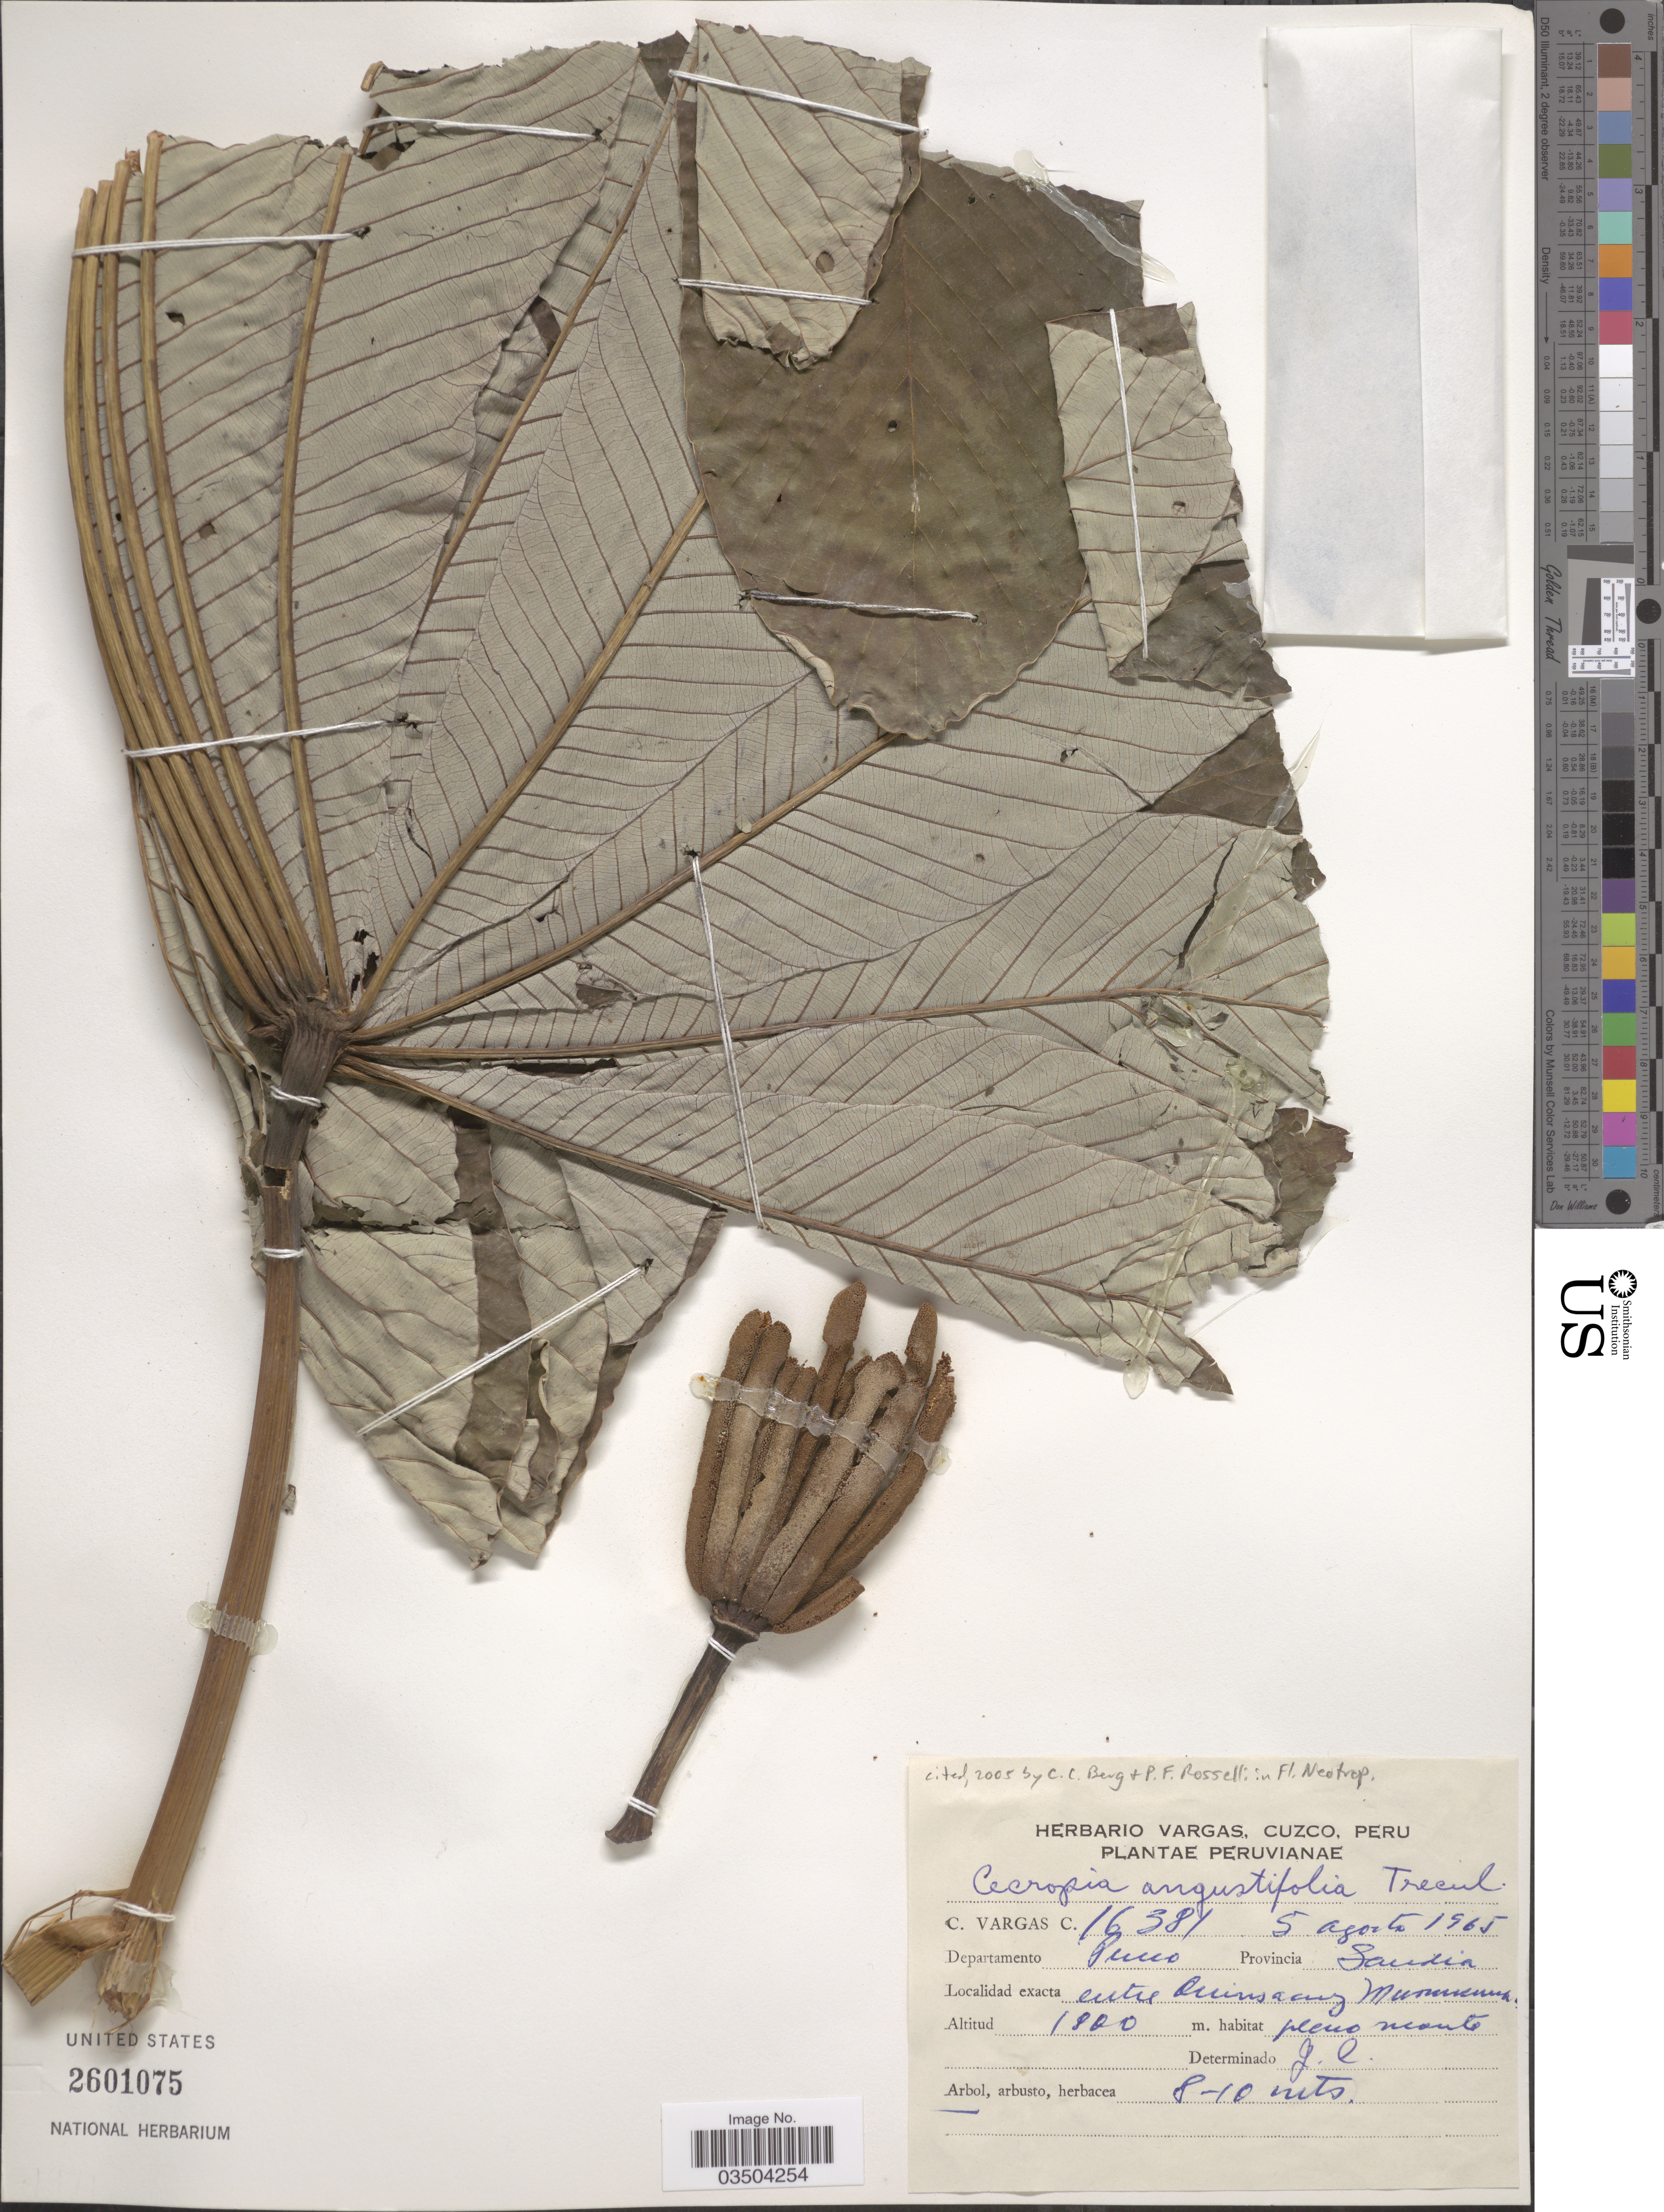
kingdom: Plantae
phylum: Tracheophyta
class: Magnoliopsida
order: Rosales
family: Urticaceae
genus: Cecropia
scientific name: Cecropia angustifolia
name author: Trécul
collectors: C. Vargas Calderón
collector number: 16381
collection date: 1965-08-05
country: Peru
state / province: Puno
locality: Departamento Puno. Provincia Sandia. Entre Quinsams* !.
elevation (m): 1000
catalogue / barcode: US 2601075